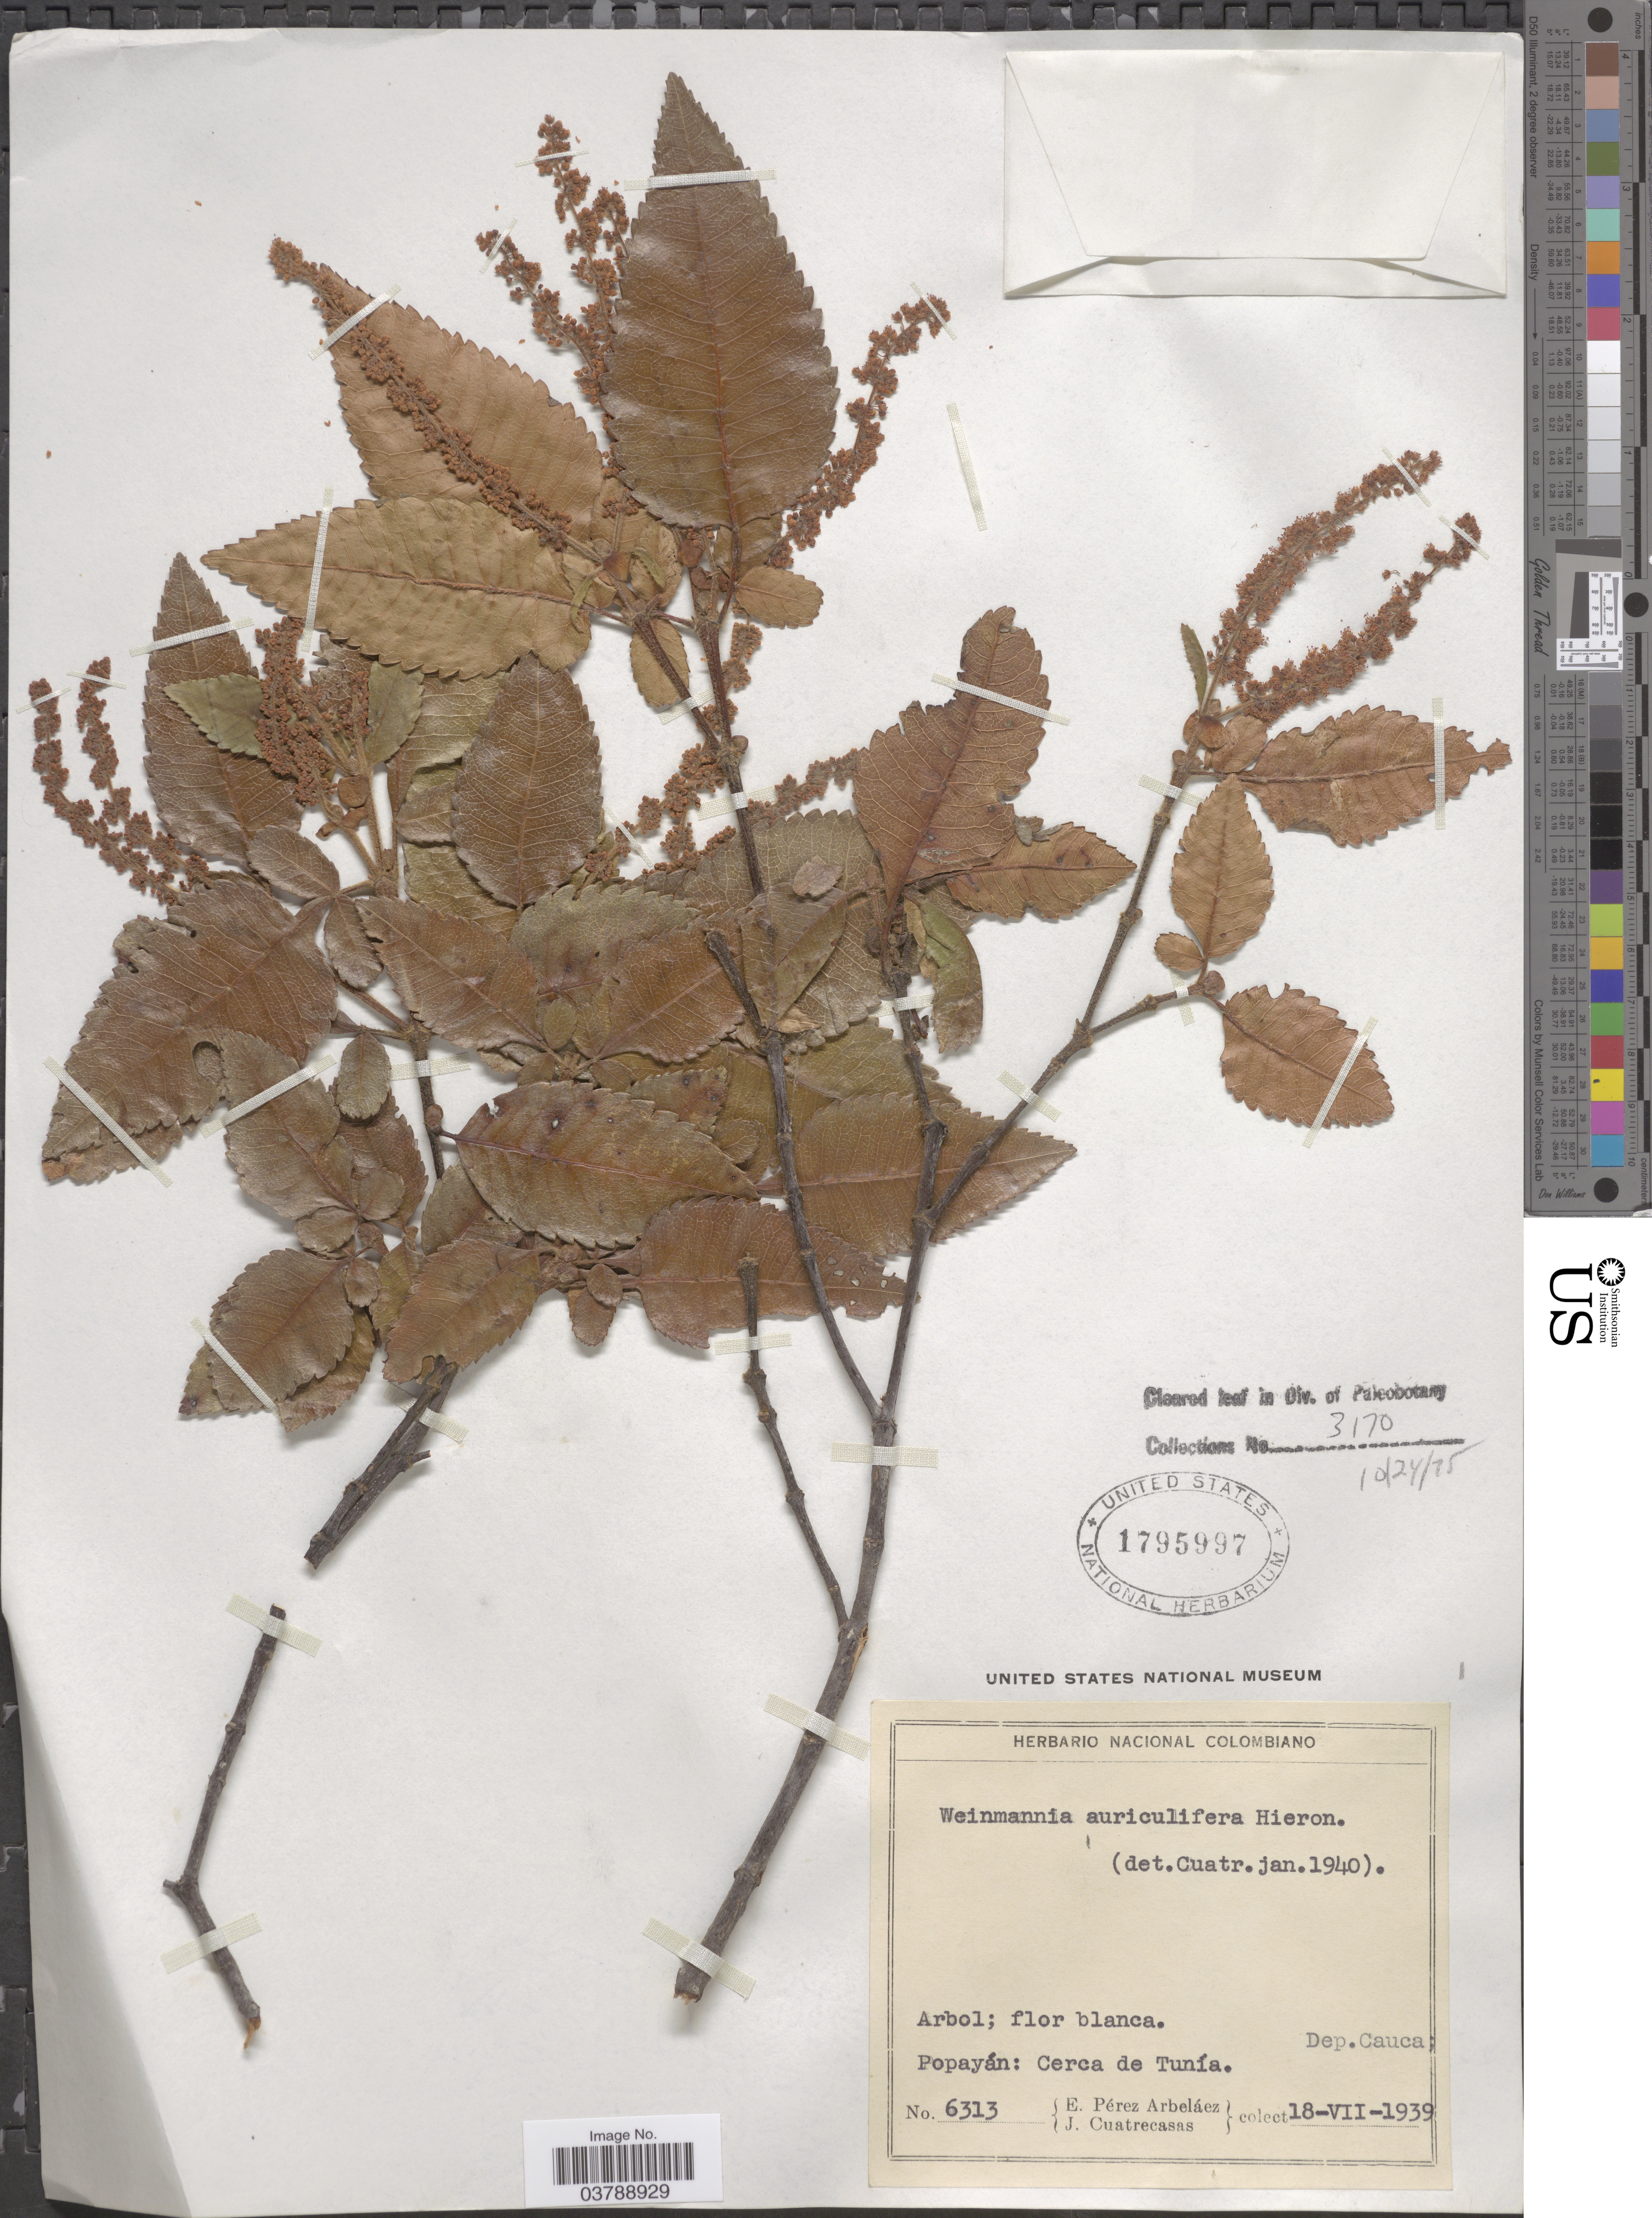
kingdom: Plantae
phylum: Tracheophyta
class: Magnoliopsida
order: Oxalidales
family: Cunoniaceae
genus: Weinmannia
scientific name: Weinmannia auriculifera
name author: Hieron.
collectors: E. Pérez Arbeláez & J. Cuatrecasas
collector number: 6313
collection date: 1939-07-18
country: Colombia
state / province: Cauca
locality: Dep. Cauca. Popayán: Cerca de Tunía.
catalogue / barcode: US 1795997